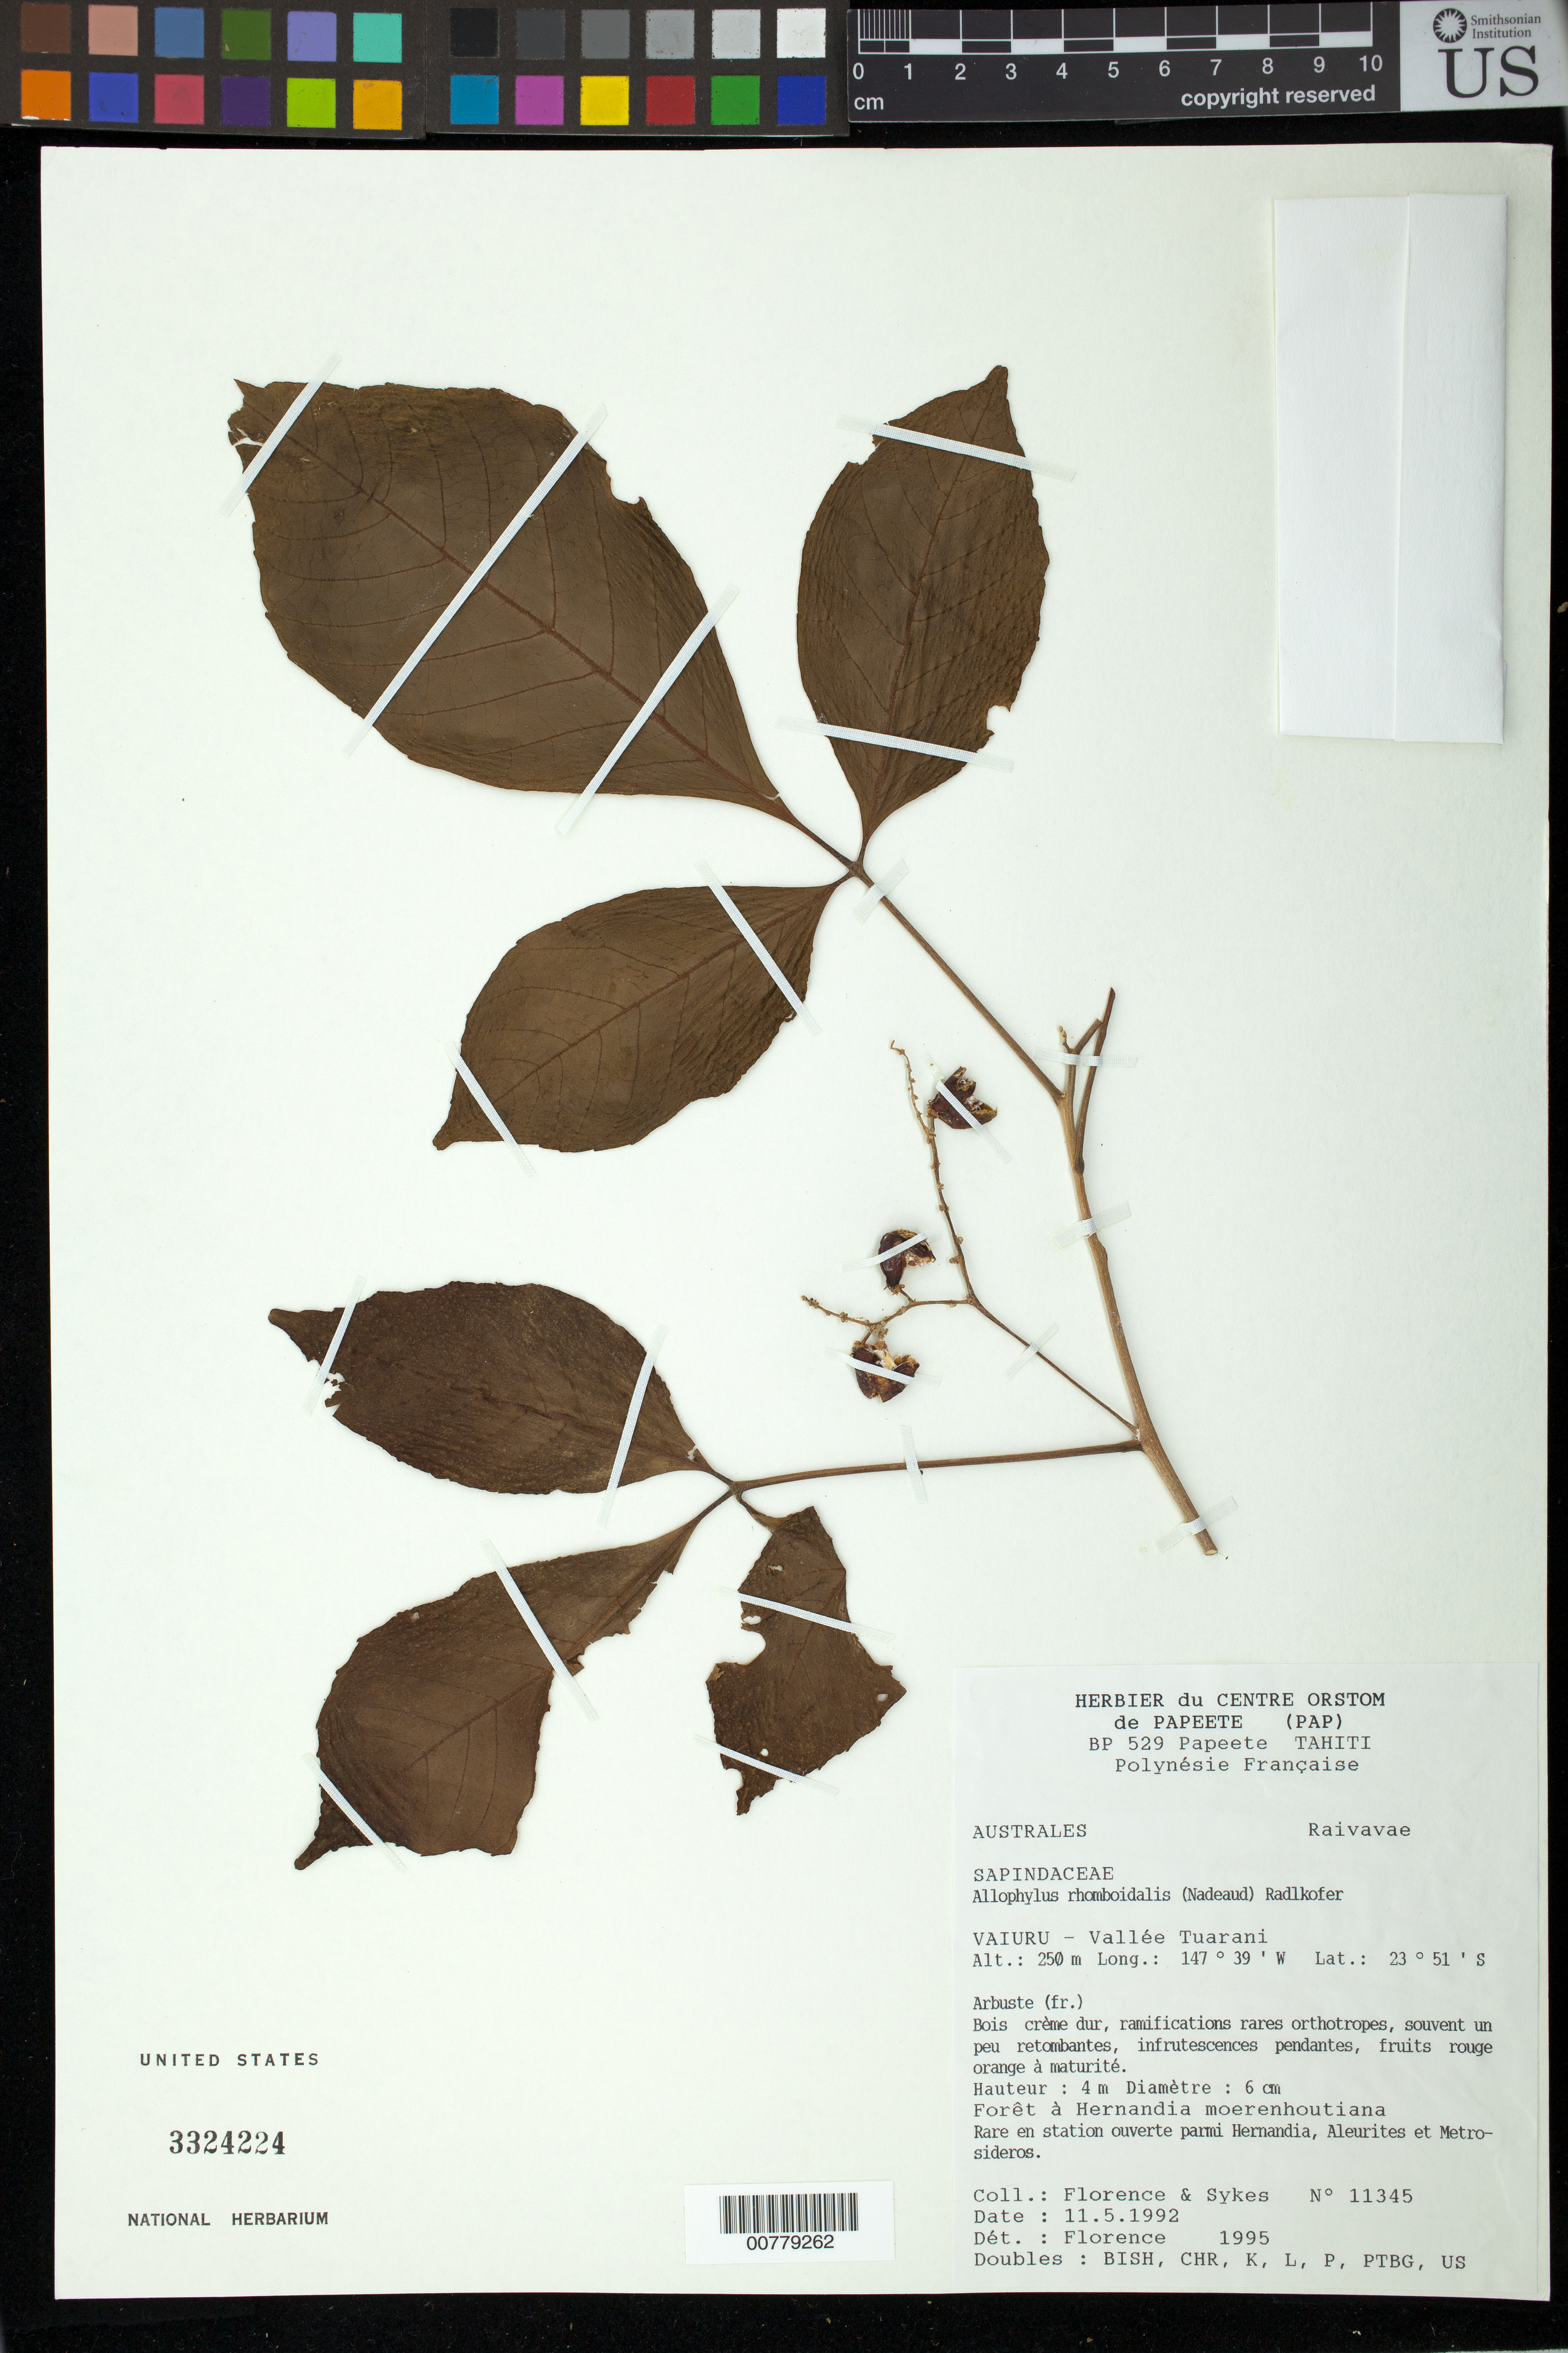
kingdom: Plantae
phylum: Tracheophyta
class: Magnoliopsida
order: Sapindales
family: Sapindaceae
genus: Allophylus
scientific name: Allophylus rhomboidalis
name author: Radlk.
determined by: Florence, J.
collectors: J. Florence & Sykes, --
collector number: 11345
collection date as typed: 11 May 1992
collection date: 1992-05-11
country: French Polynesia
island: Raivavae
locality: Vaiuru - Vallée Tuarani.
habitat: Forêt à Hernandia moerenhoutiana. Rare en station ouverte parmi Hernandia, Aleurites et Metrosideros.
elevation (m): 250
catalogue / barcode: US 3324224